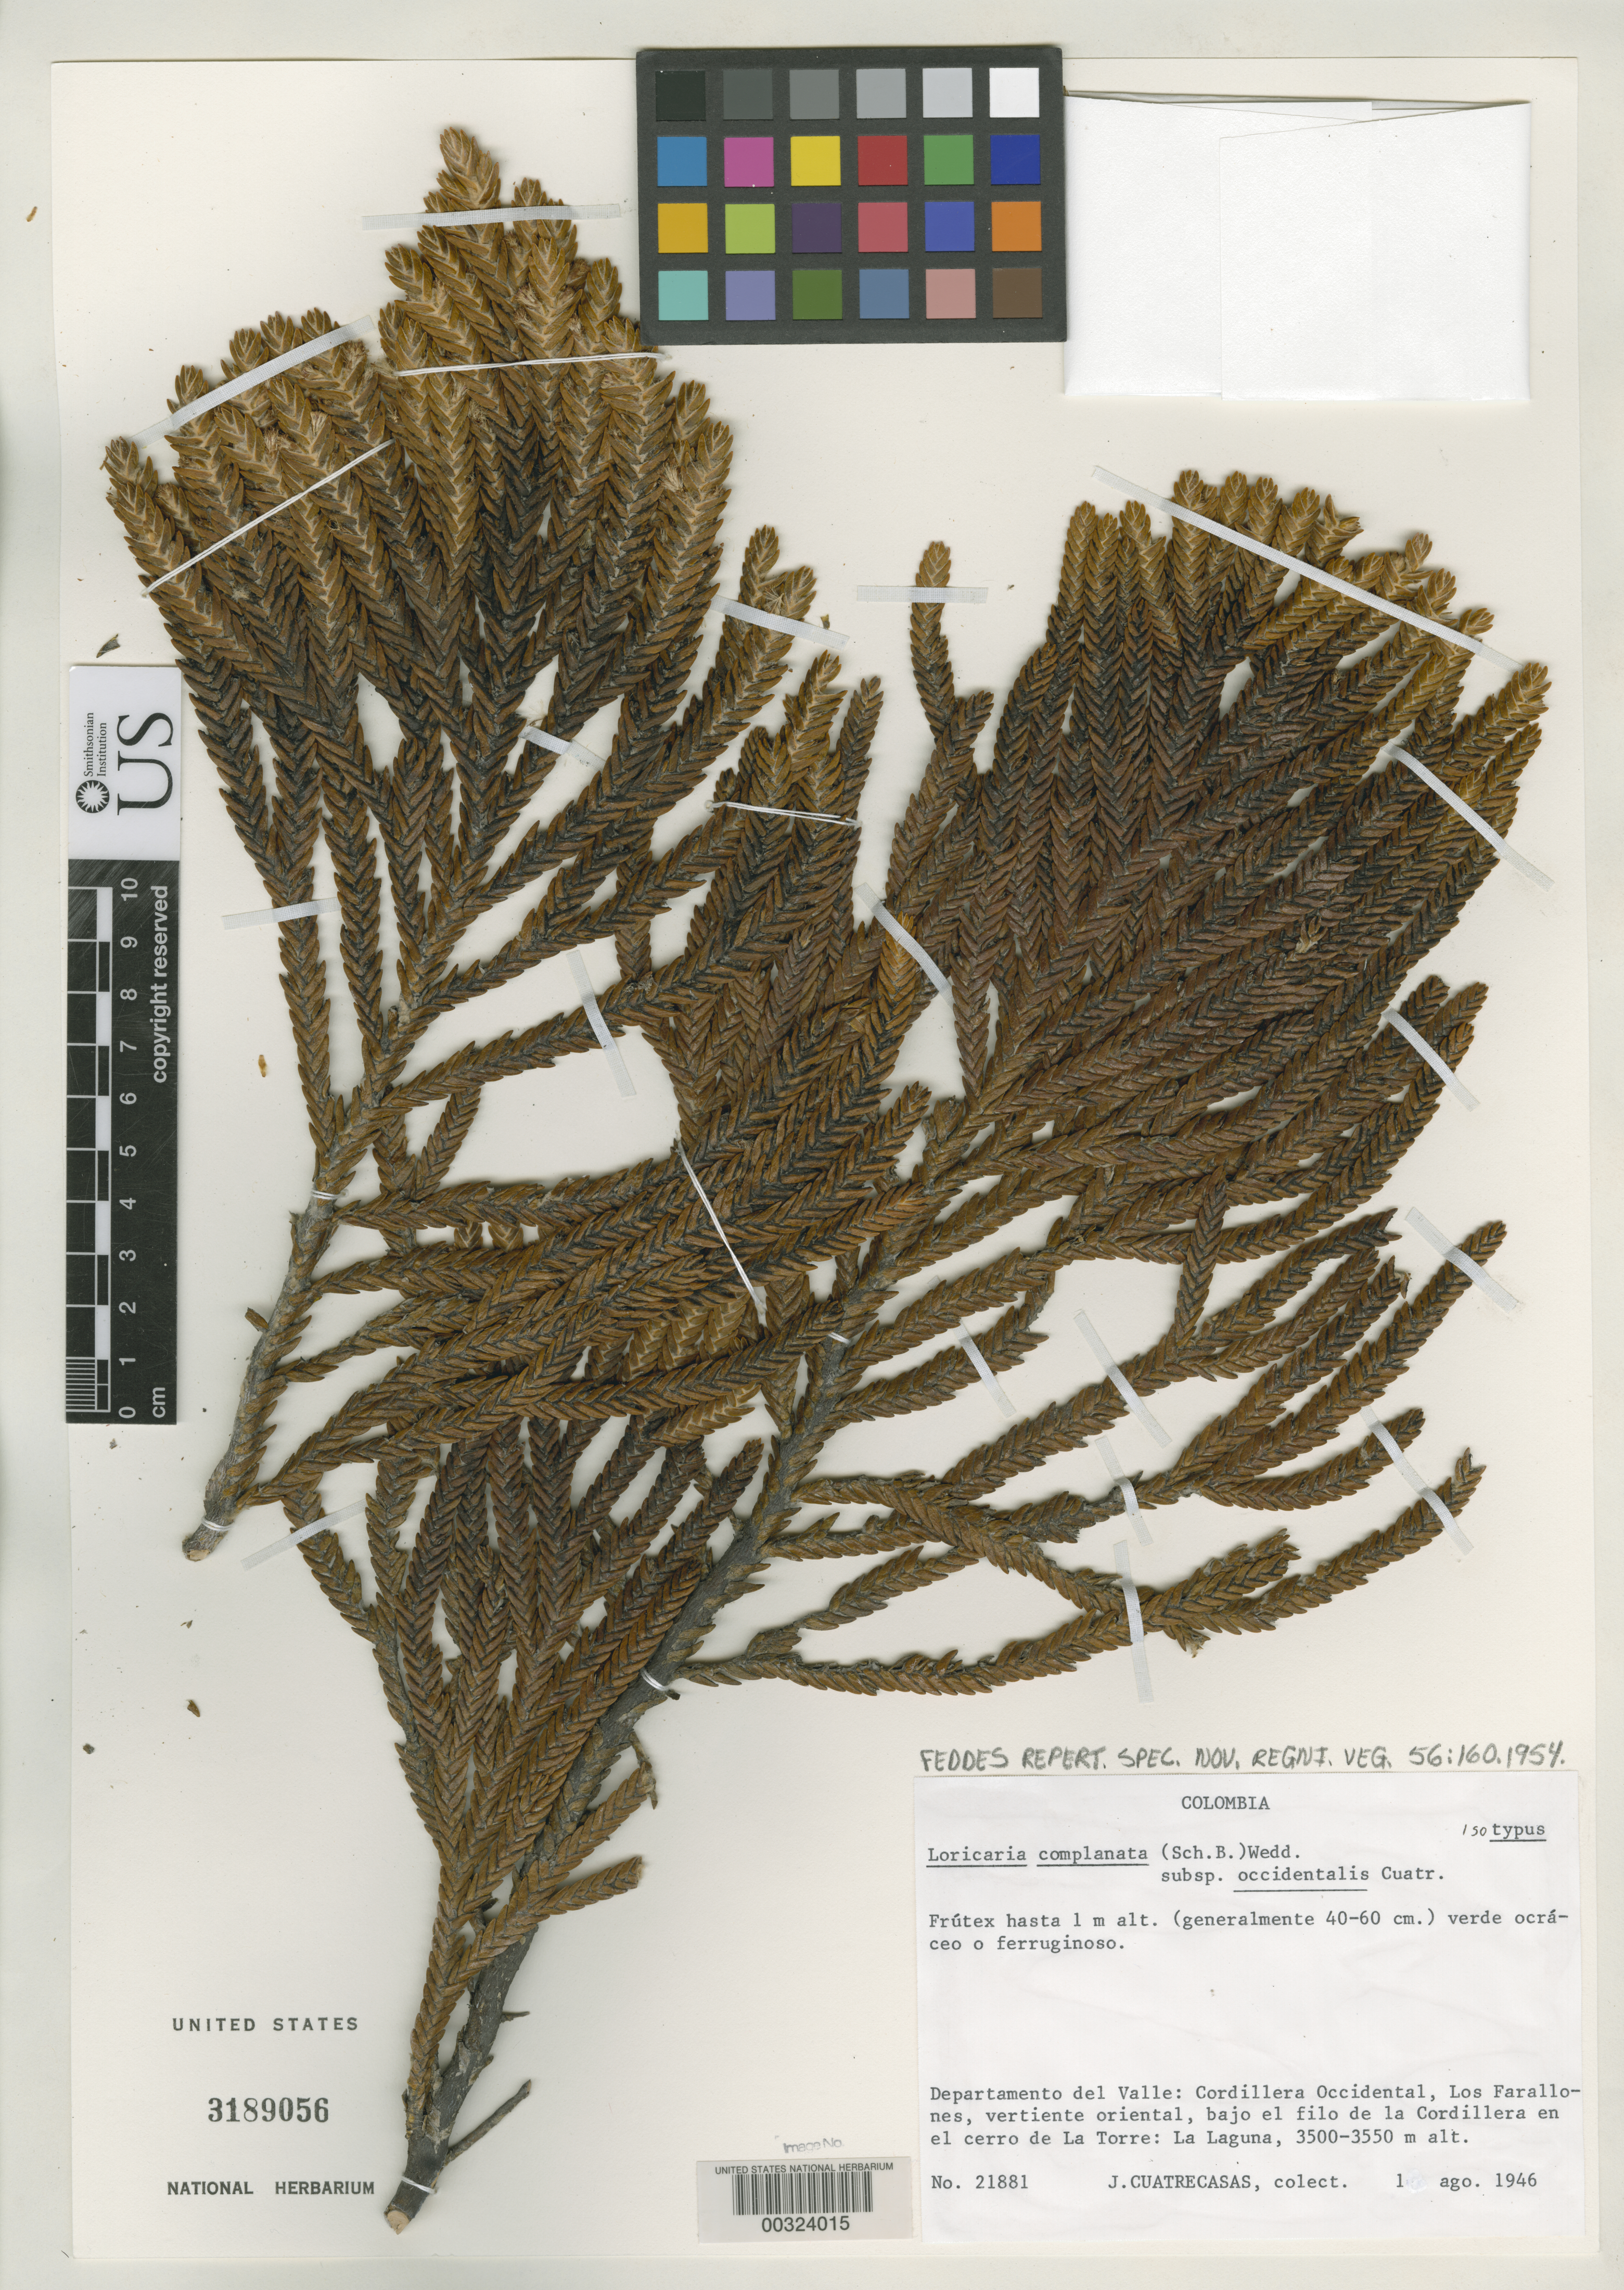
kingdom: Plantae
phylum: Tracheophyta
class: Magnoliopsida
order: Asterales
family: Asteraceae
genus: Loricaria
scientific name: Loricaria complanata subsp. occidentalis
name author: Cuatrec.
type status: Isotype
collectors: J. Cuatrecasas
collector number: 21881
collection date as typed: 01 Aug 1946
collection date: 1946-08-01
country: Colombia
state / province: Valle del Cauca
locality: Cordillera Occidental, Los Farallones, eastern slope, base line of Cordillra in La Torre Hills, La Laguna.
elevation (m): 3500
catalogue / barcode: US 3189056